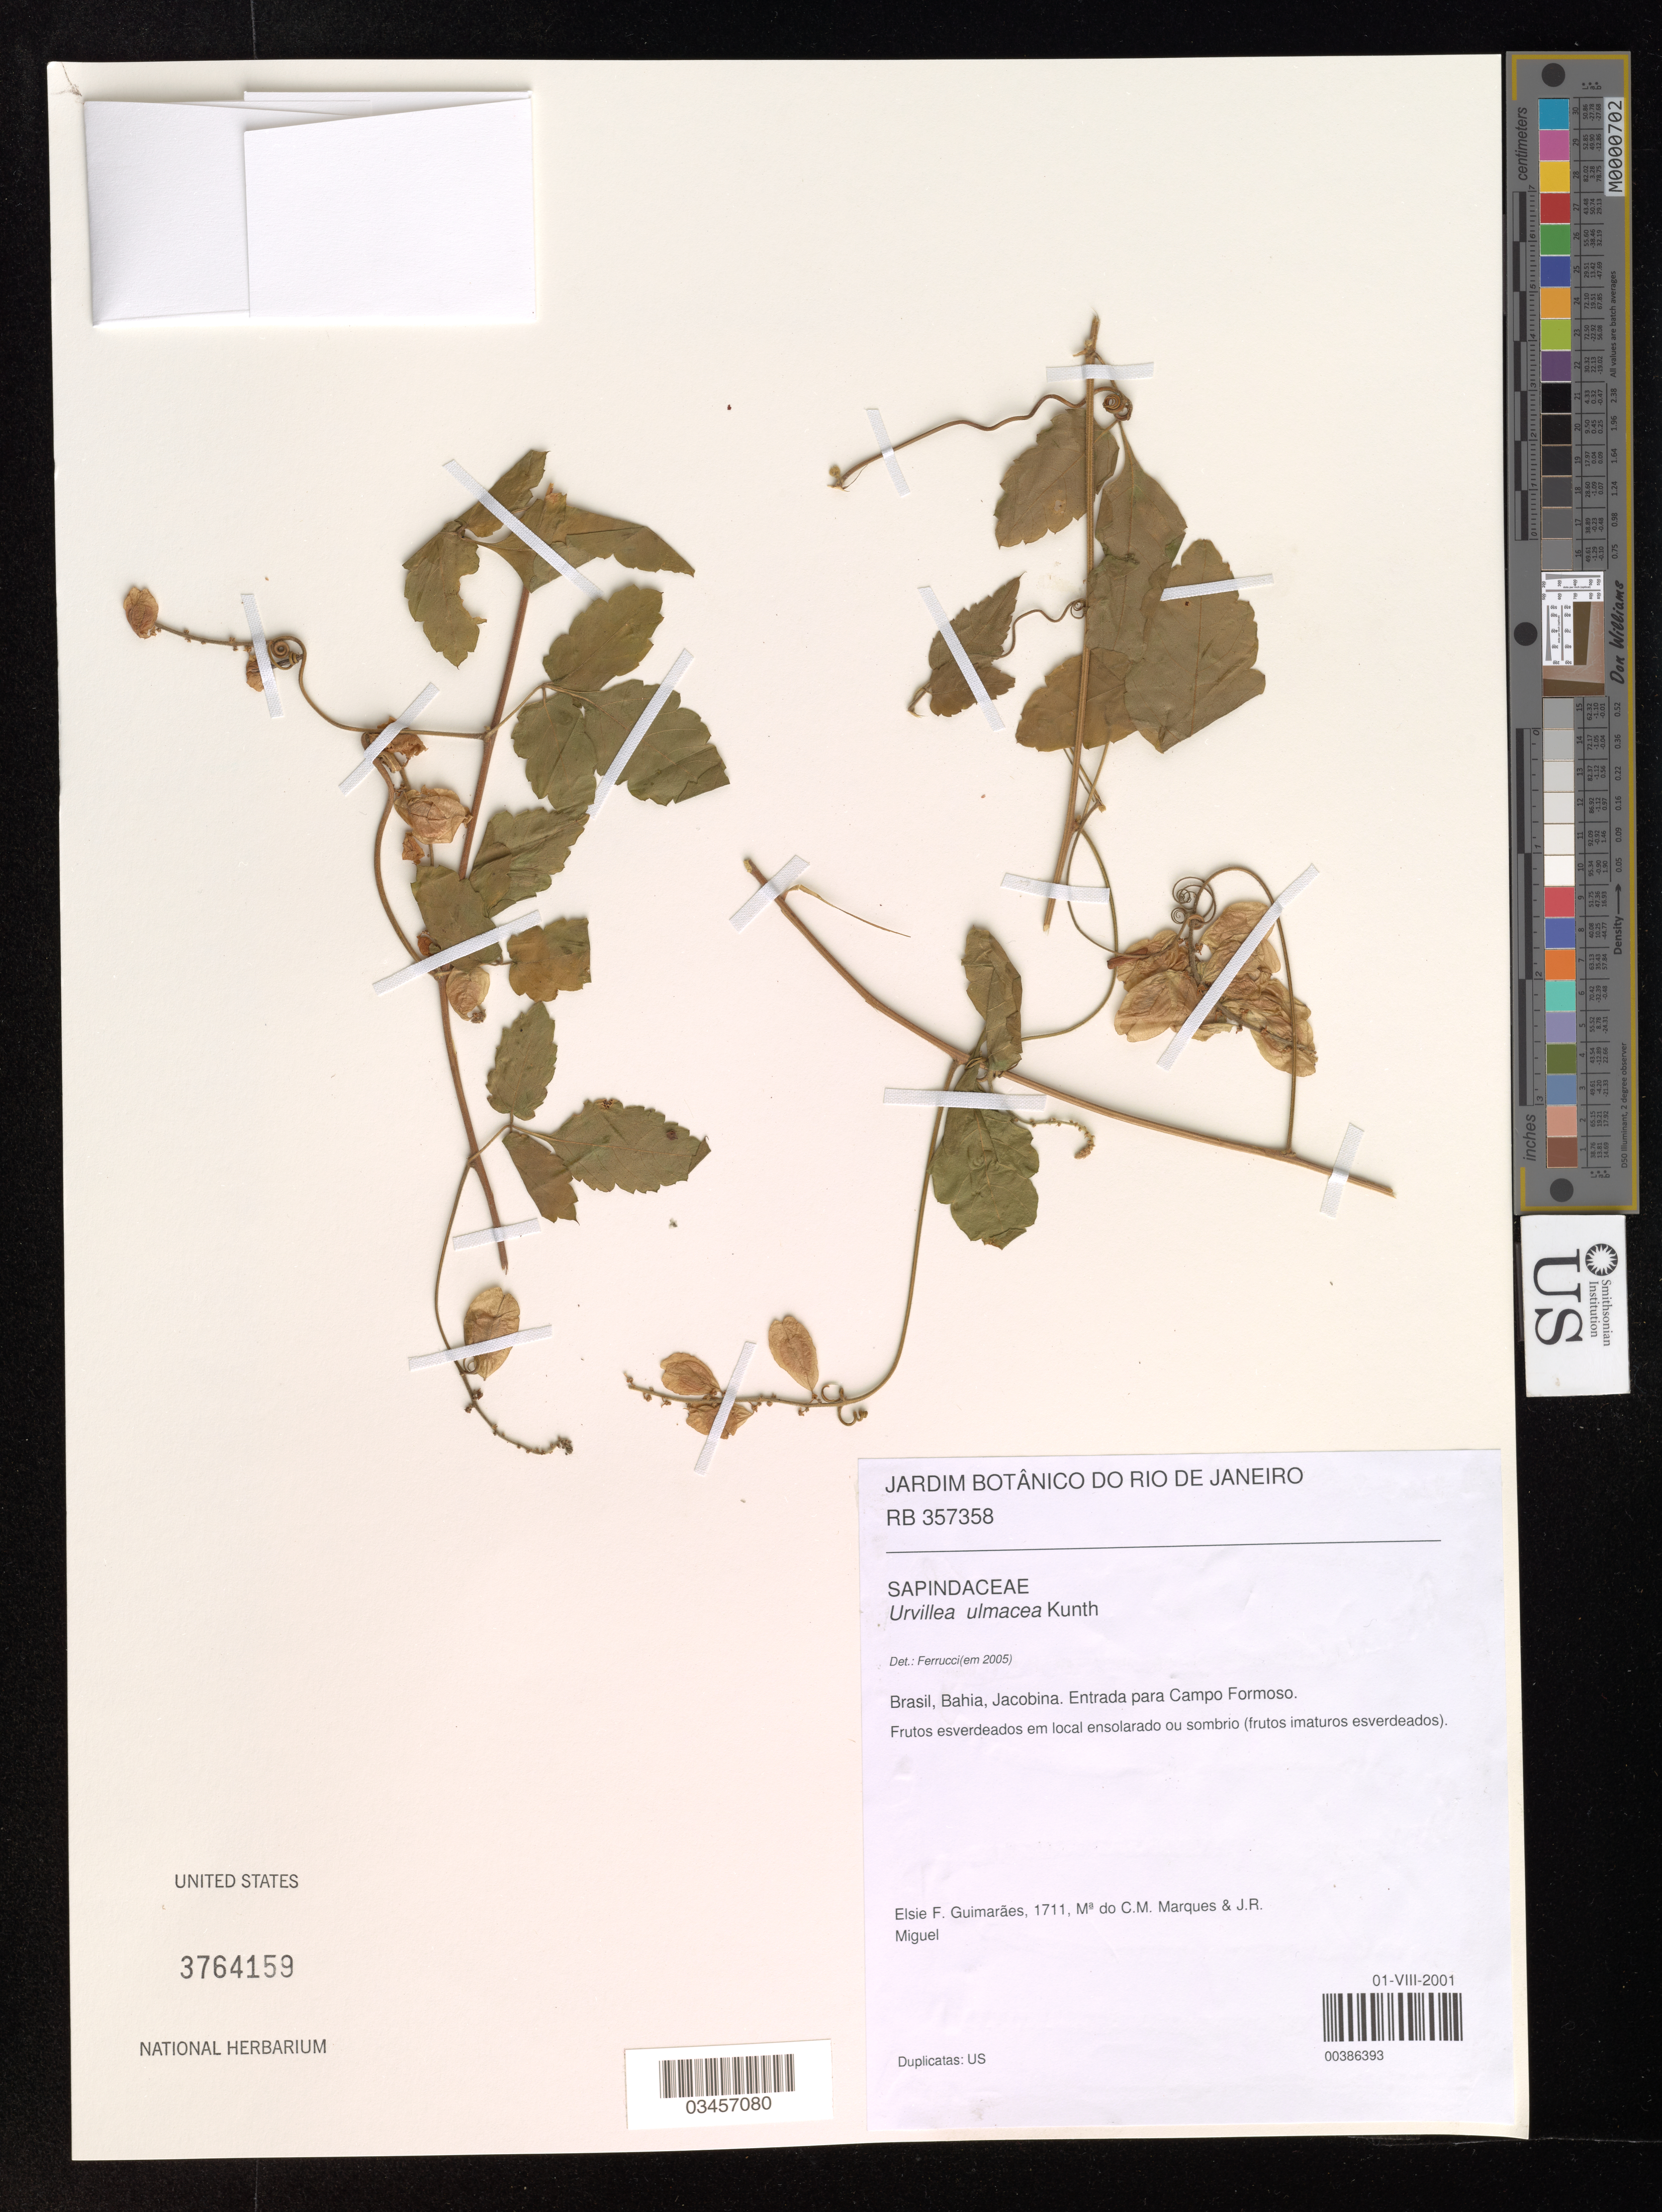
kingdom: Plantae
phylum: Tracheophyta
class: Magnoliopsida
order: Sapindales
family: Sapindaceae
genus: Urvillea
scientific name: Urvillea ulmacea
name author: Kunth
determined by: Ferrucci, María S.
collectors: E. Guimarães, M. C. M. Marques & J. Miguel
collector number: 1711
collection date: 2001-08-01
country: Brazil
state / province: Bahia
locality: Jacobina. Entrada para Campo Formoso.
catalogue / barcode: US 3764159